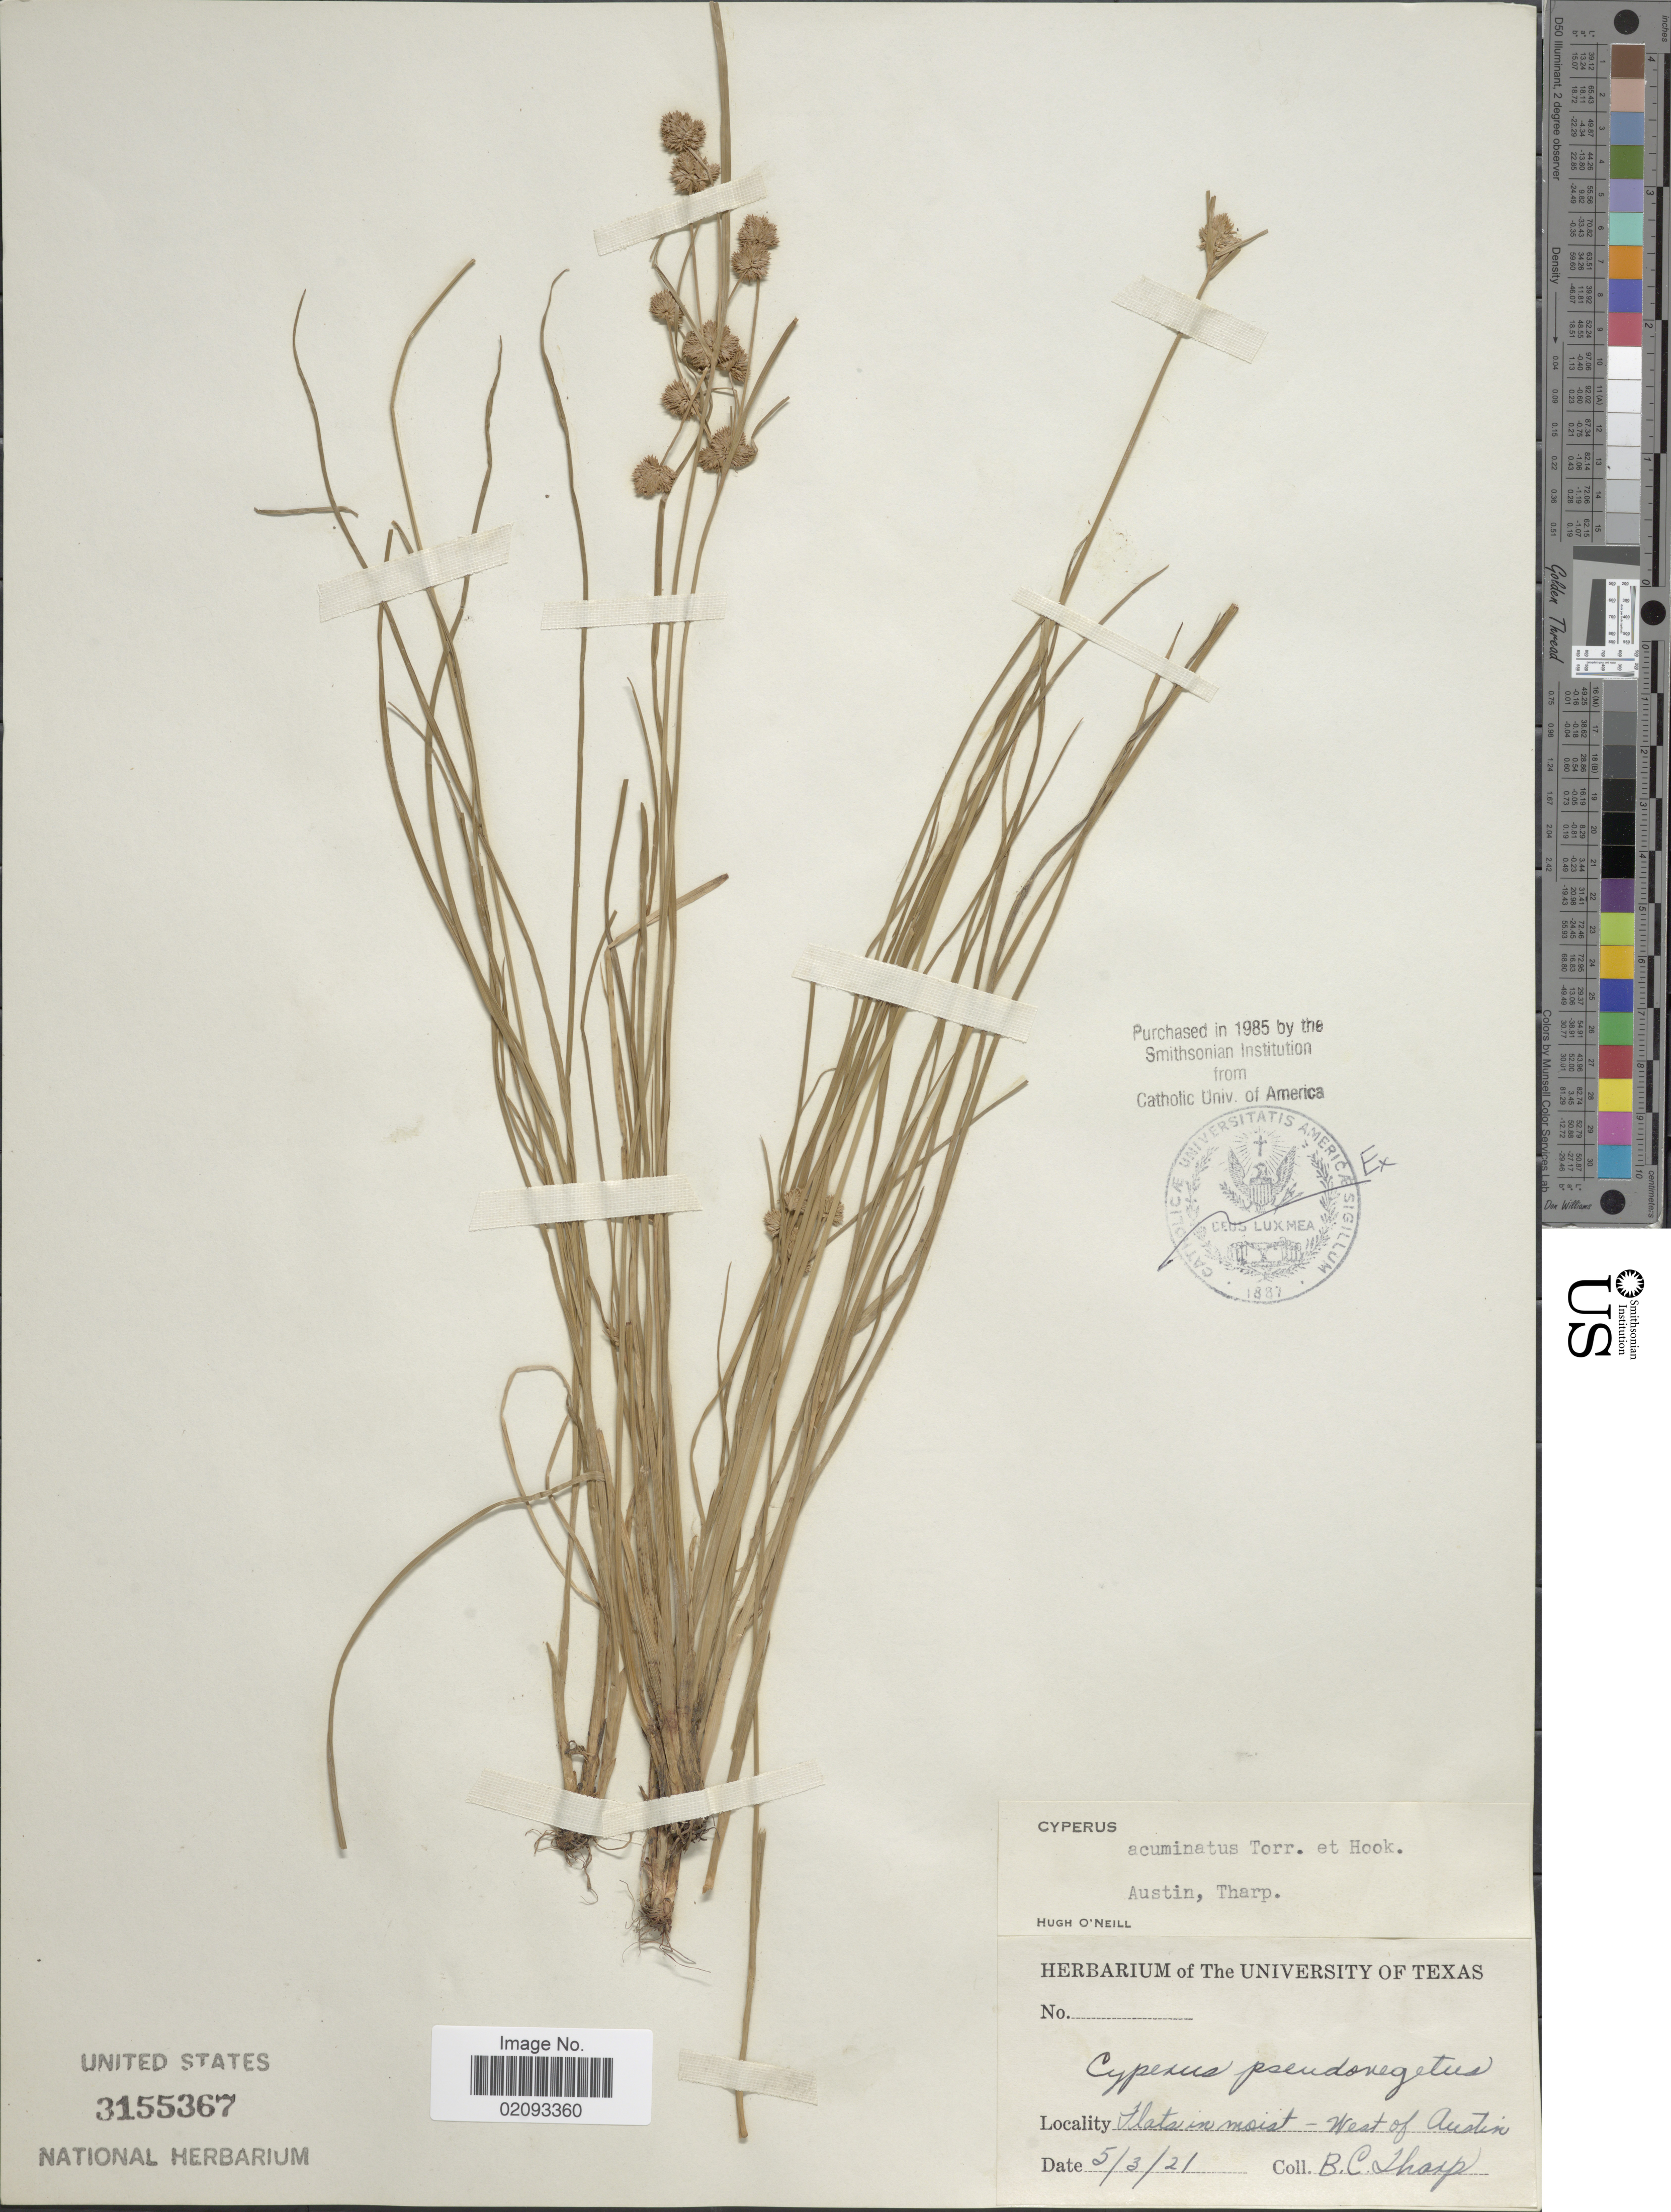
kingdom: Plantae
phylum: Tracheophyta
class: Liliopsida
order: Poales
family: Cyperaceae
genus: Cyperus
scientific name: Cyperus acuminatus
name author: Torr. & Hook.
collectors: B. C. Tharp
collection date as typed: Transcribed d/m/y: 3/5/21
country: United States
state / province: Texas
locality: West of Austin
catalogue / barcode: US 3155367